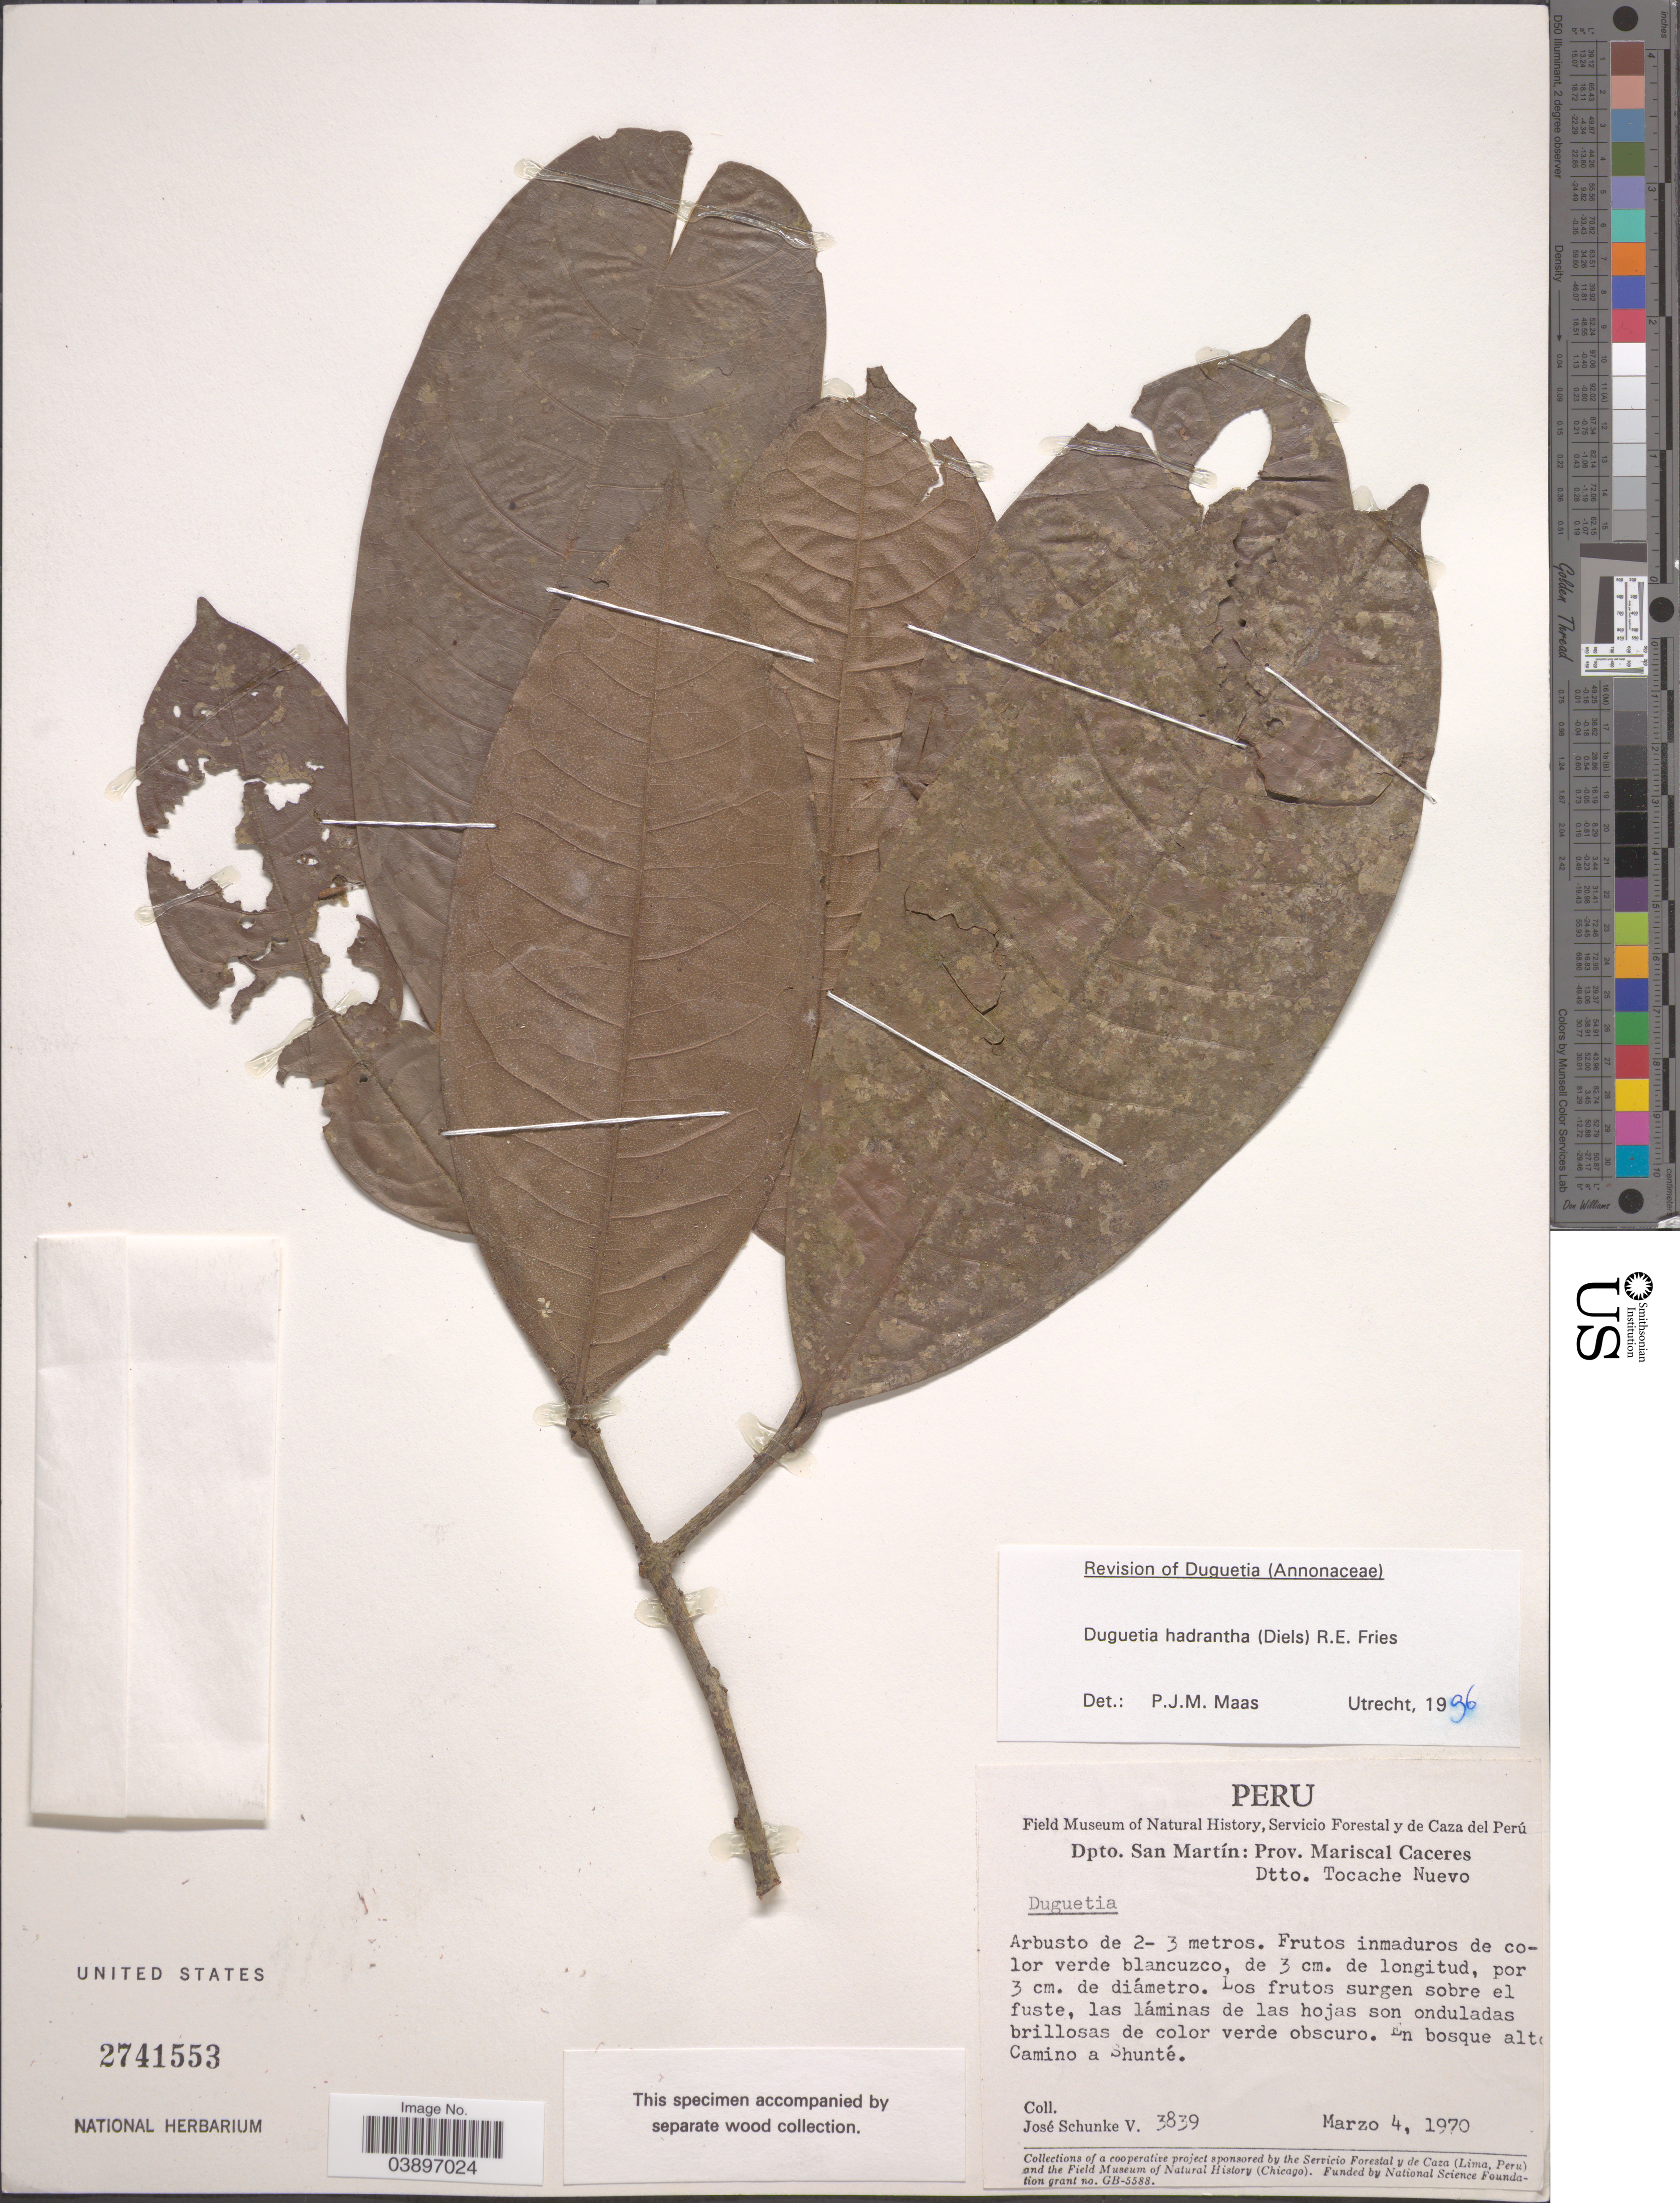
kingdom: Plantae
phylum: Tracheophyta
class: Magnoliopsida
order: Magnoliales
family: Annonaceae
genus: Duguetia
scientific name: Duguetia hadrantha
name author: (Diels) R.E. Fr.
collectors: J. Schunke Vigo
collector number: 3839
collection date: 1970-03-04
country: Peru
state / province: San Martín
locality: Dpto. San Martín: Prov. Mariscal Caceres. Dtto. Tocache Nuevo. En bosque alto Camino a Shunté.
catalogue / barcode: US 2741553